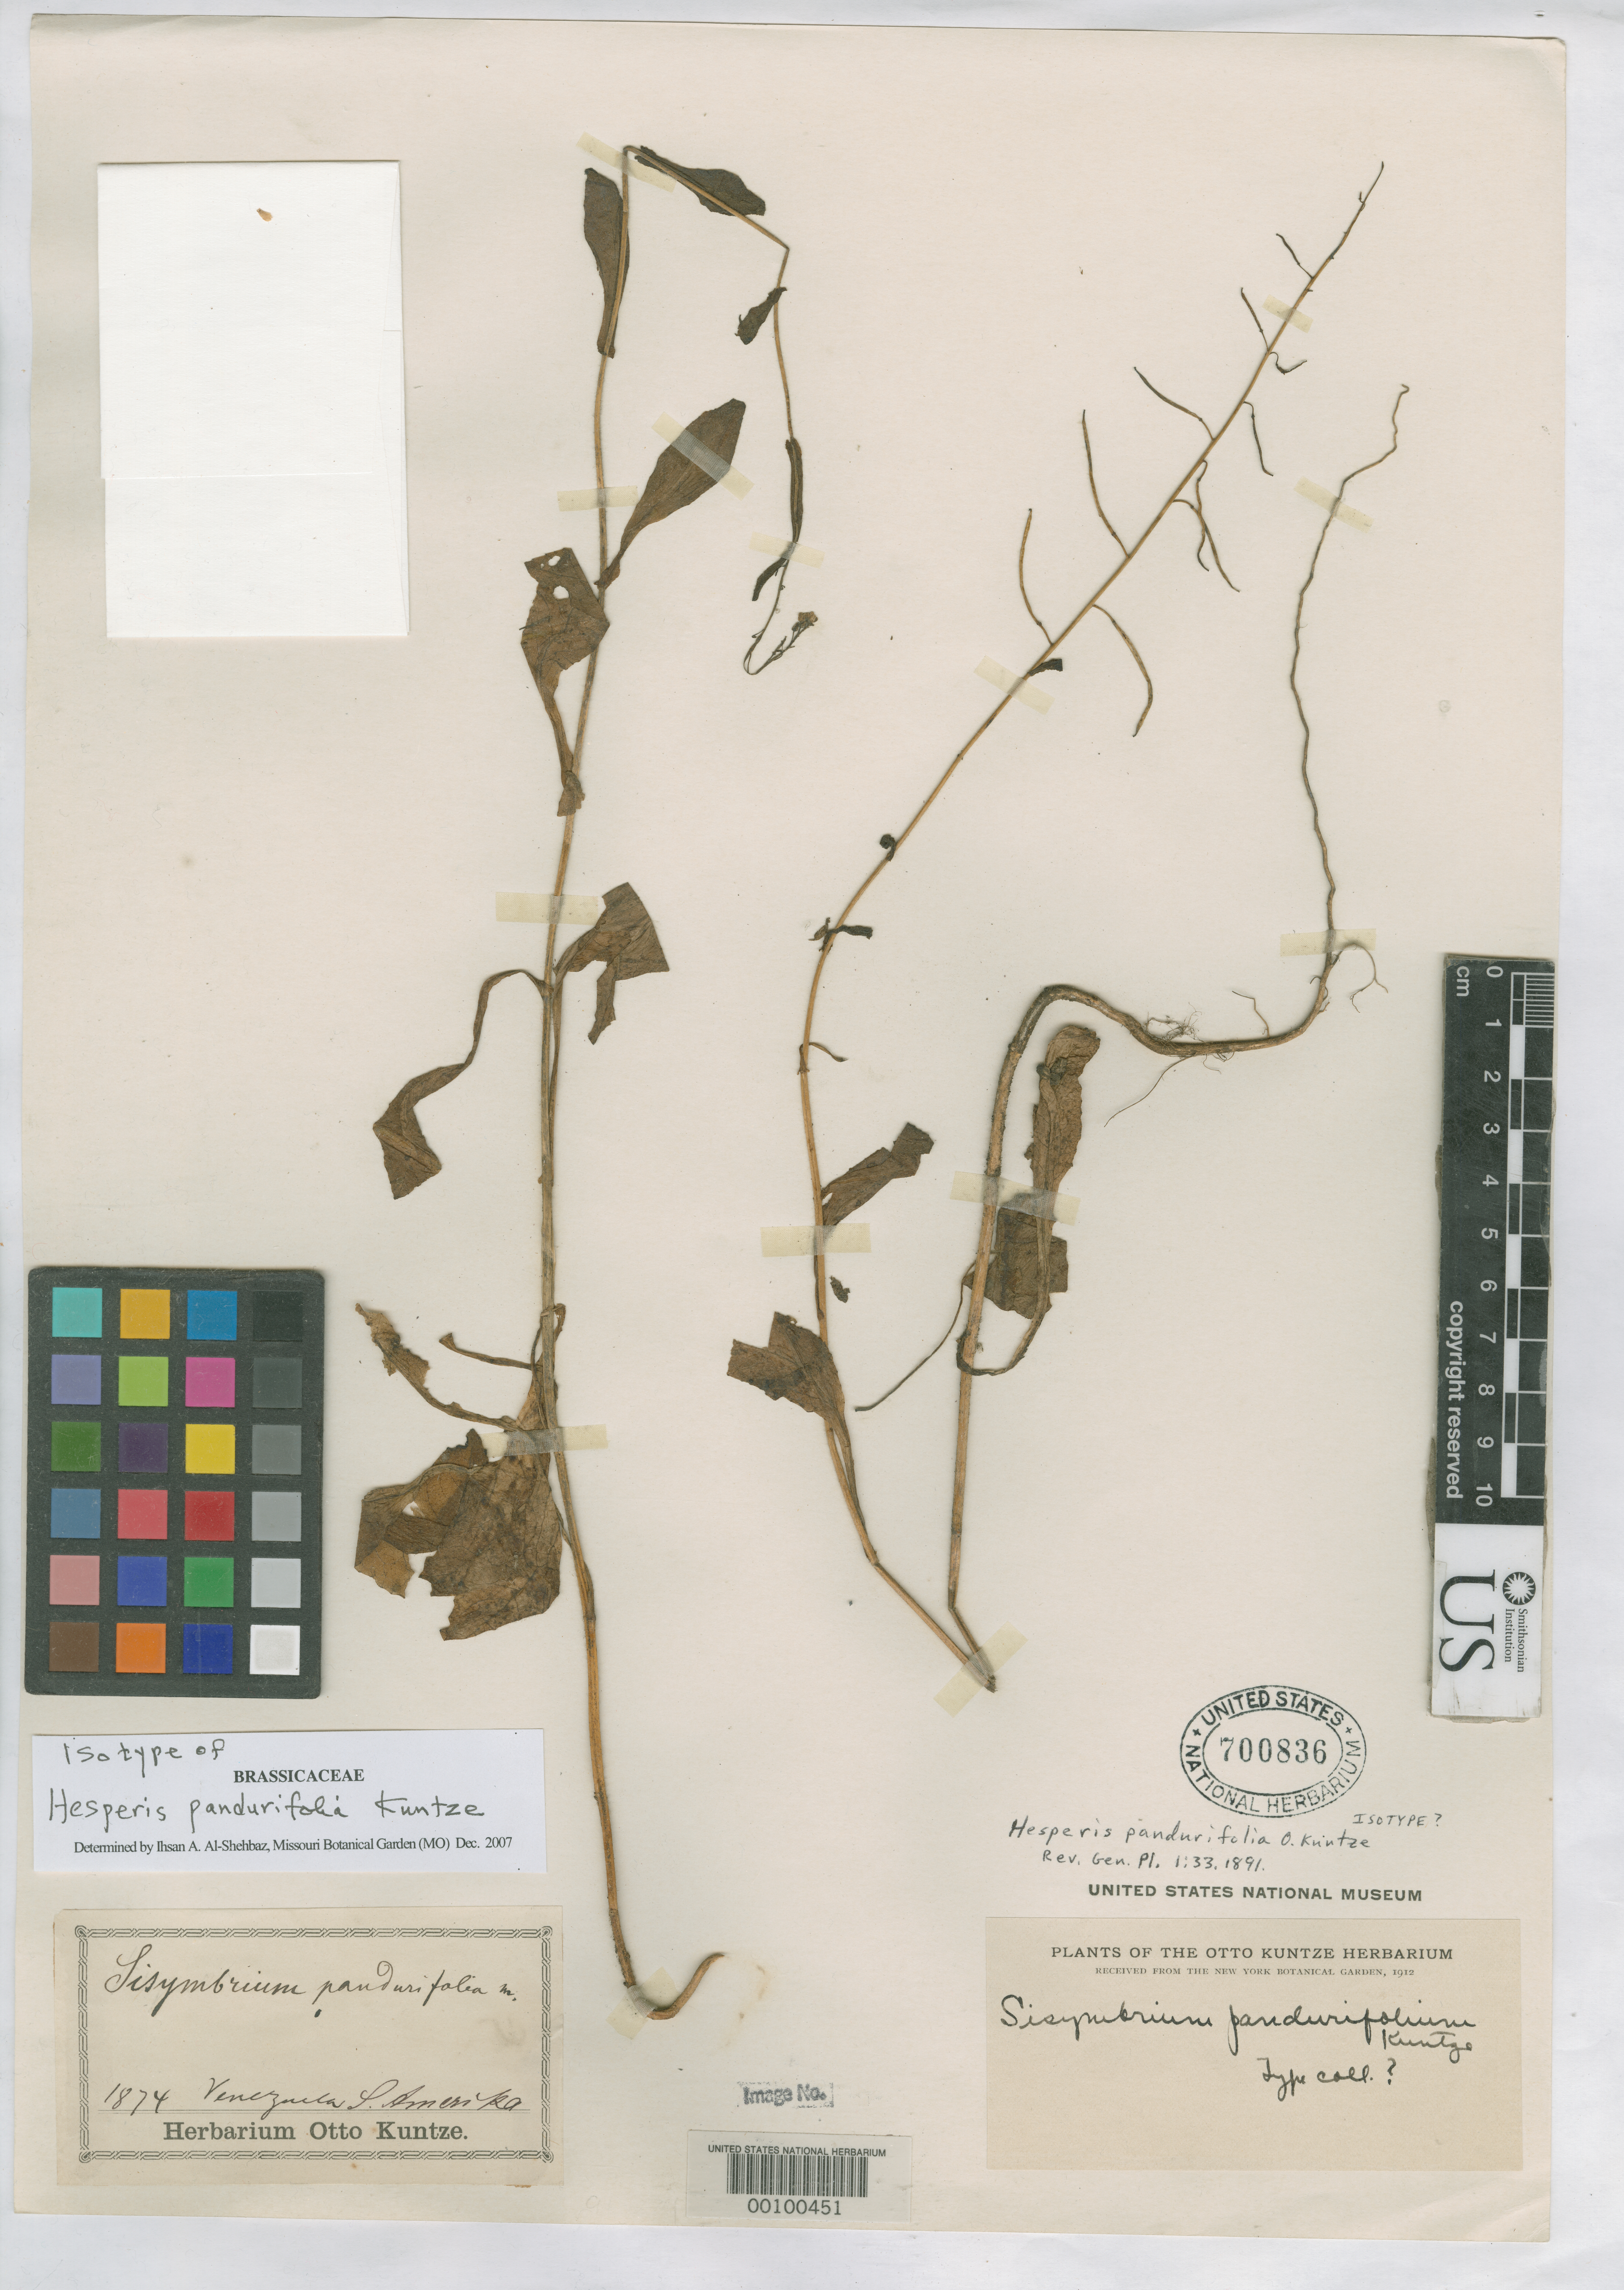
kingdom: Plantae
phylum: Tracheophyta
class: Magnoliopsida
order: Brassicales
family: Brassicaceae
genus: Hesperis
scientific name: Hesperis pandurifolia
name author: Kuntze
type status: Isotype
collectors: C.E.O. Kuntze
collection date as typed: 1874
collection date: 1874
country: Venezuela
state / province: Mérida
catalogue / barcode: US 700836